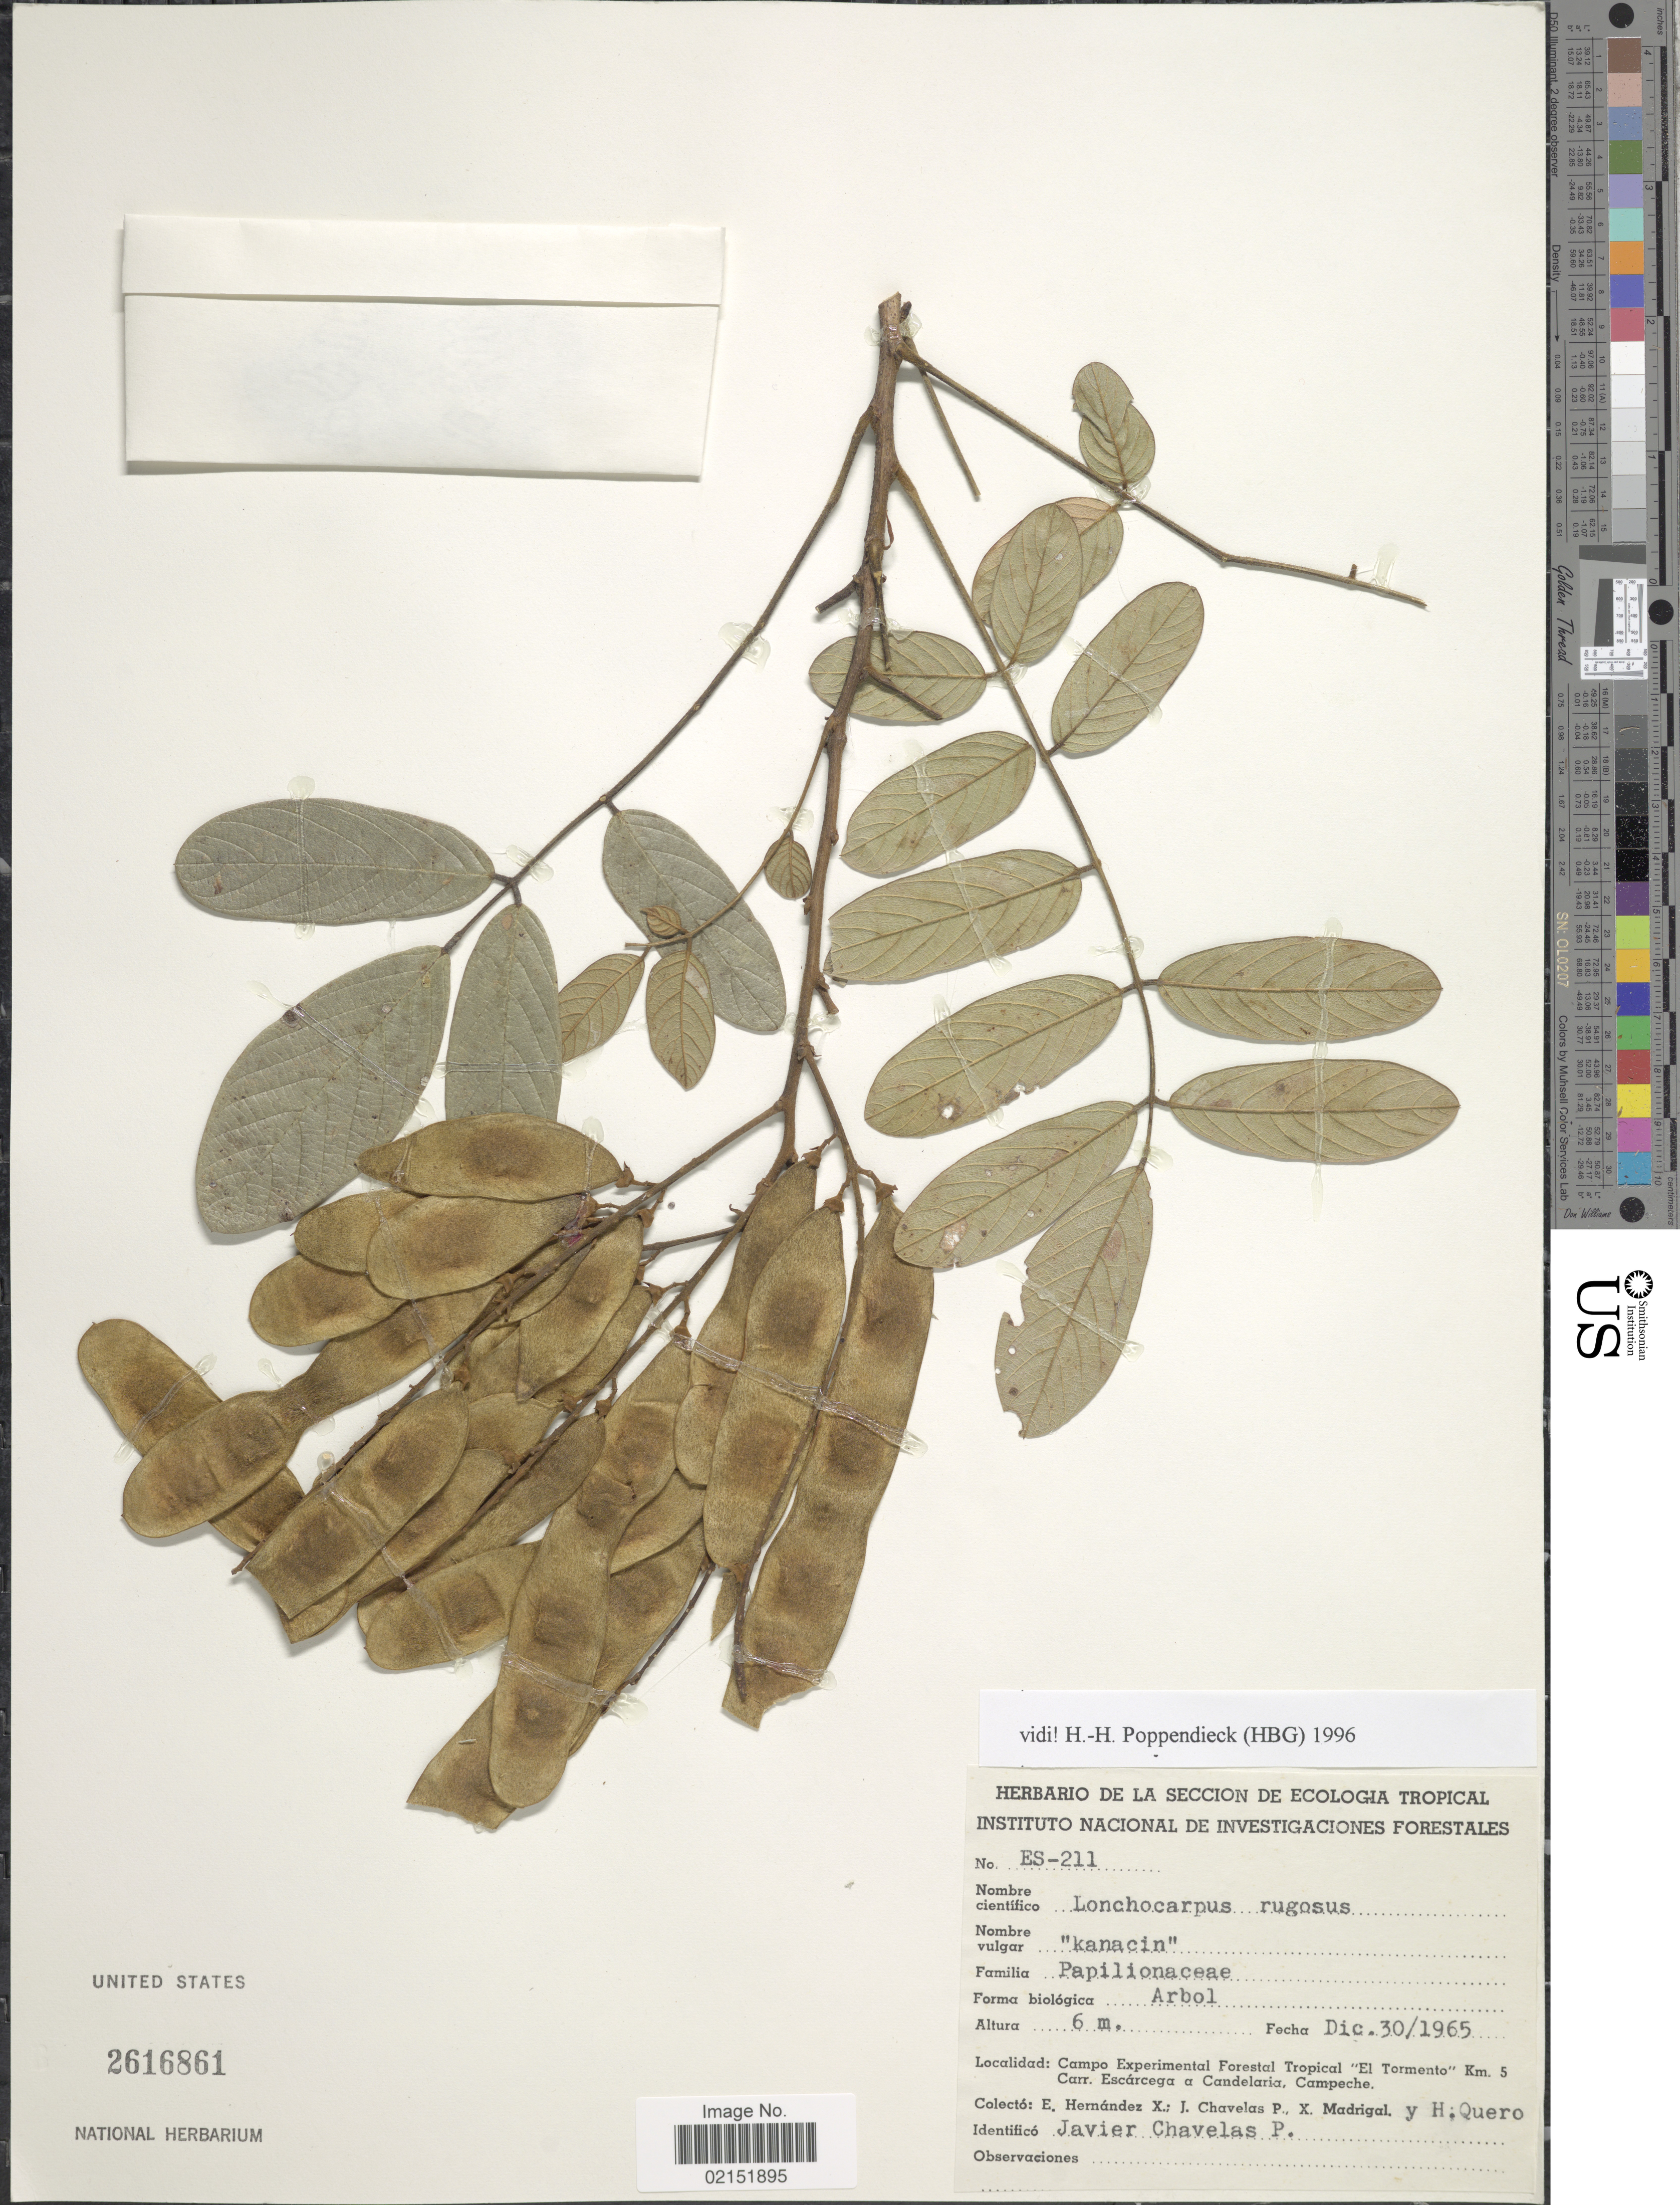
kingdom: Plantae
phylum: Tracheophyta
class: Magnoliopsida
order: Fabales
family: Fabaceae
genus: Lonchocarpus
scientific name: Lonchocarpus rugosus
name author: Benth.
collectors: E. Hernandez X., J. Chavelas P., X. Madrigal & H. Quero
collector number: ES211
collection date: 1965-12-30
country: Mexico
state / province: Campeche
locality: Campo Experimental Forestal Tropical "El Tormento" Km. 5 Carr. Escarcega a Candelaria, Campeche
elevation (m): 6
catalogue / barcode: US 2616861